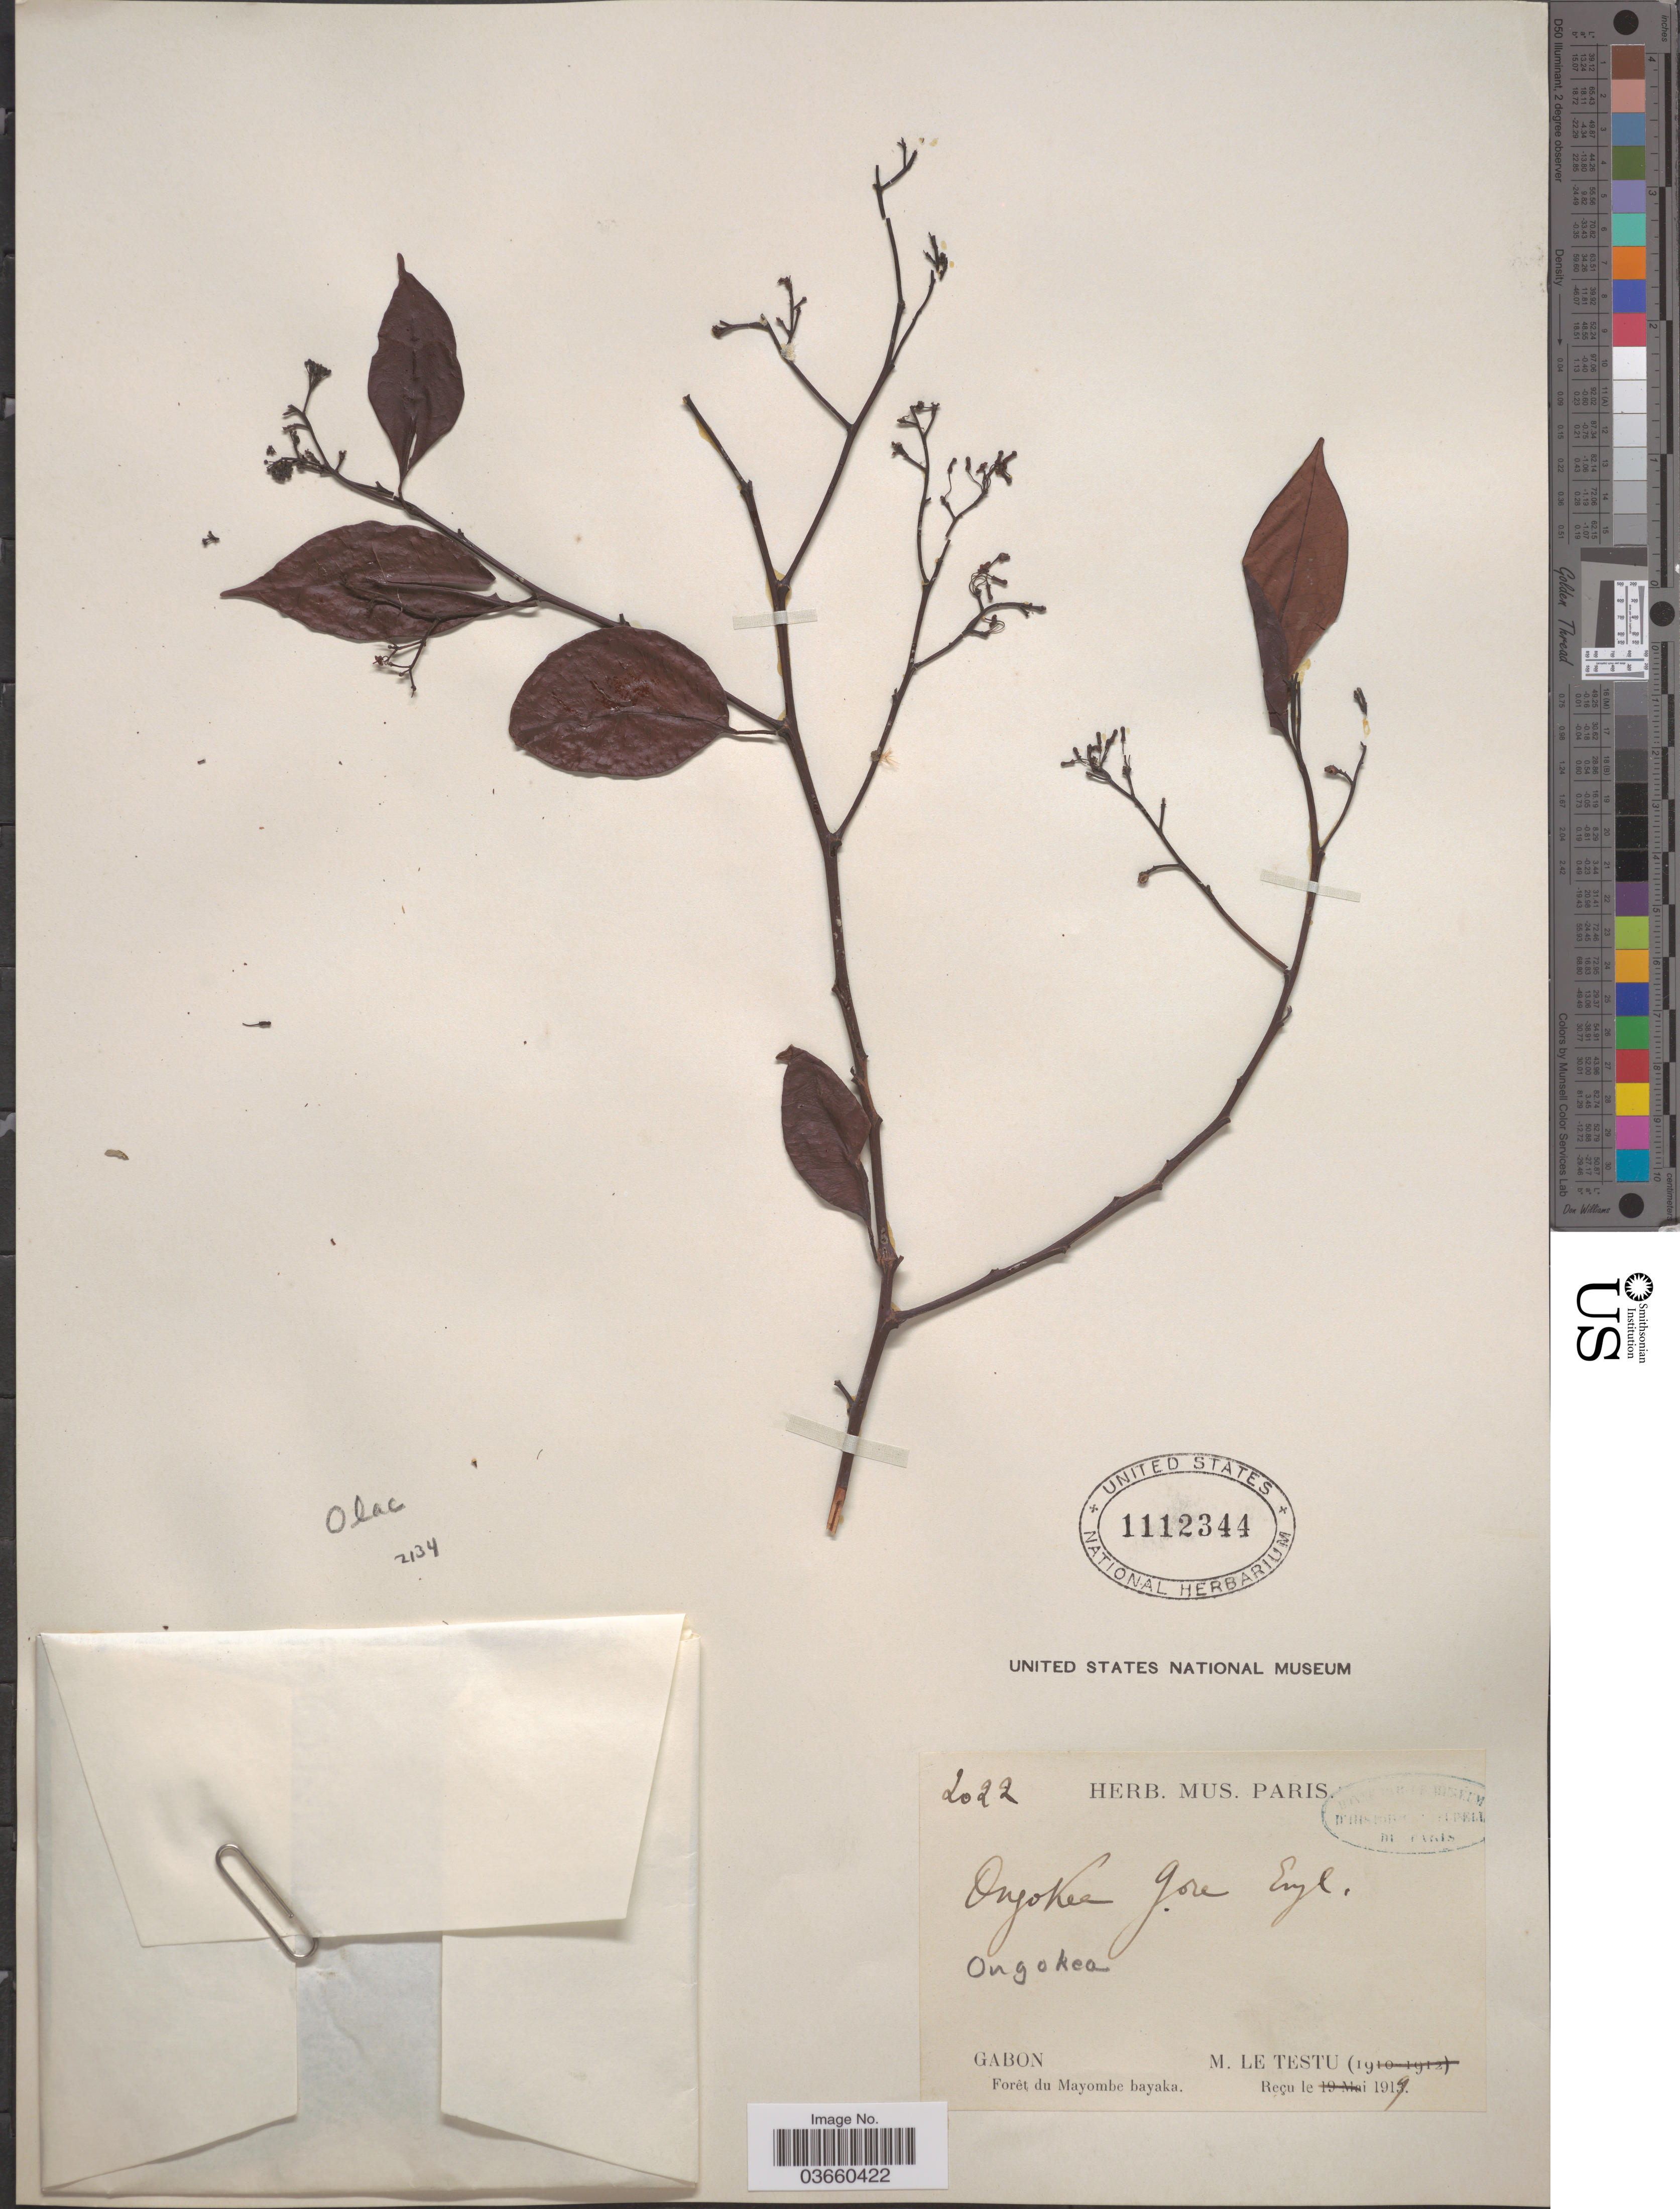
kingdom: Plantae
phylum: Tracheophyta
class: Magnoliopsida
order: Santalales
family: Aptandraceae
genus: Ongokea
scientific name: Ongokea gore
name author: (Hua) Pierre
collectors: M. Le Testu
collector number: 2022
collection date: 1919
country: Gabon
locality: Forêt du Mayombe bayaka.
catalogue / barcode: US 1112344